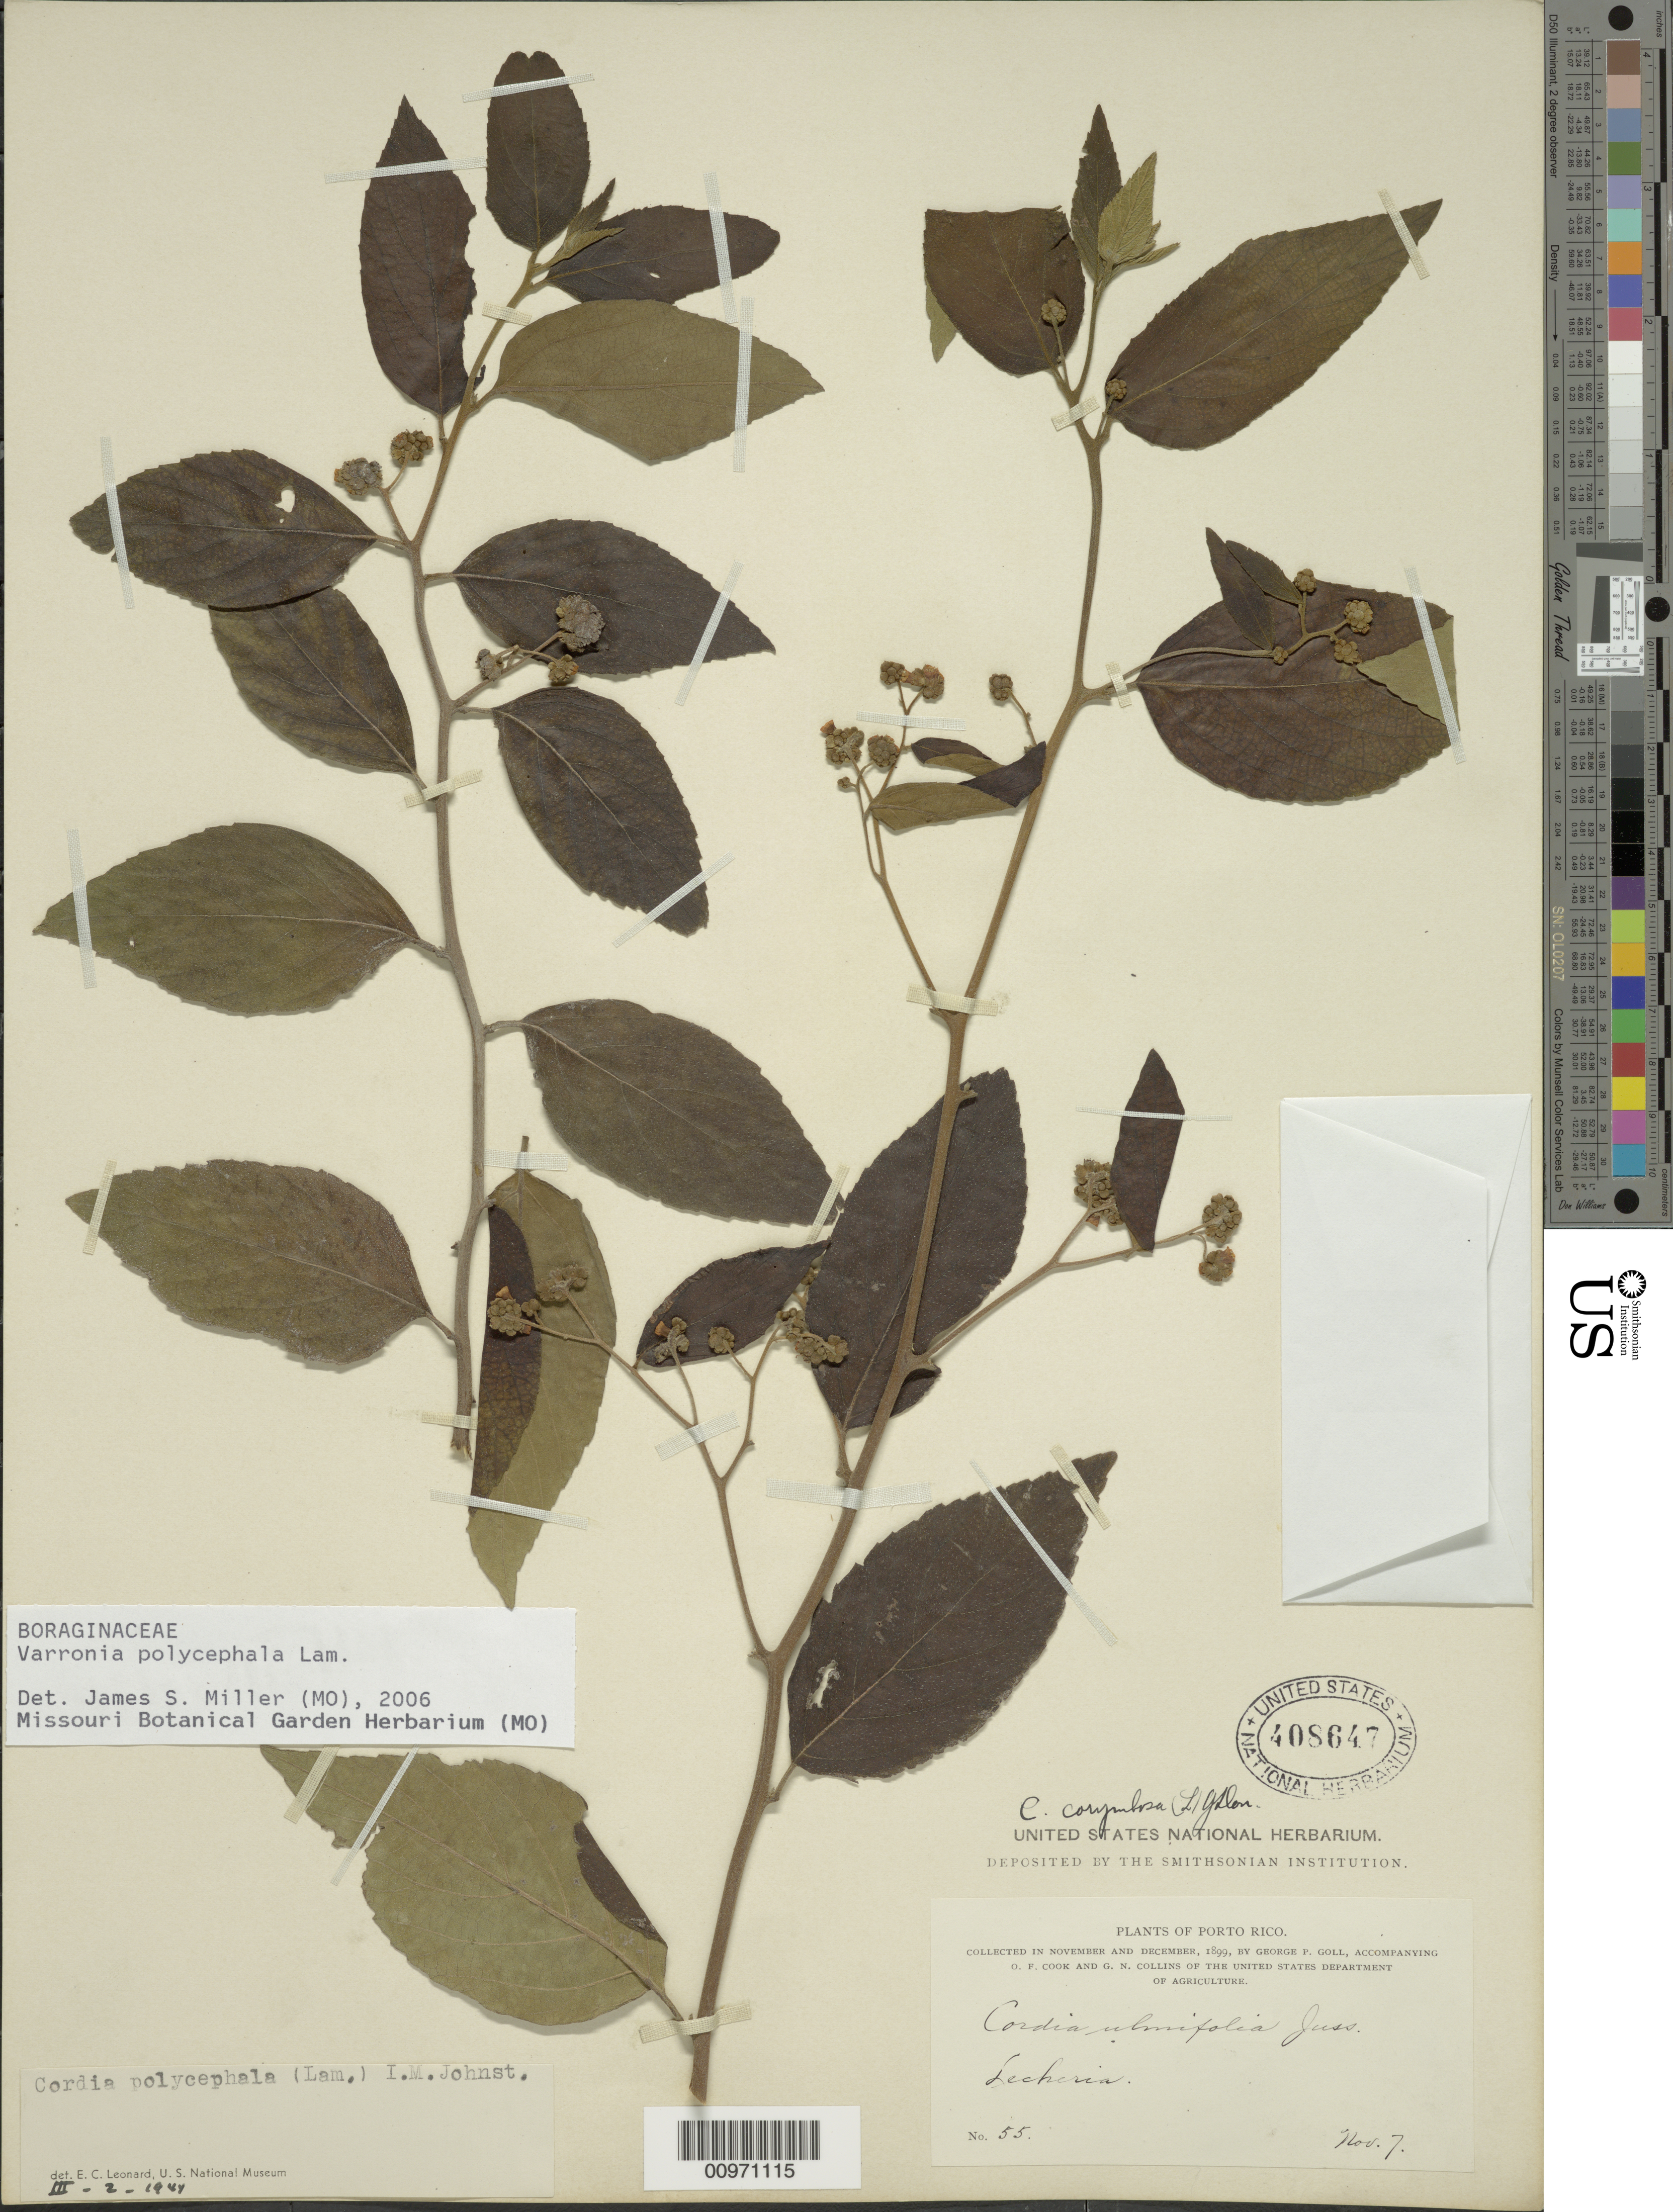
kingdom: Plantae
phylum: Tracheophyta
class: Magnoliopsida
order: Boraginales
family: Cordiaceae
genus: Varronia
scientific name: Varronia polycephala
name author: Lam.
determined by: Miller, James S., (MO), Missouri Botanical Garden (UNITED STATES)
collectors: G. Goll, O. F. Cook & G. N. Collins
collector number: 55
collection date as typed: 07 Nov 1899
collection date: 1899-11-07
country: Puerto Rico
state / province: San Juan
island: Puerto Rico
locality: Lecheria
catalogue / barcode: US 408647